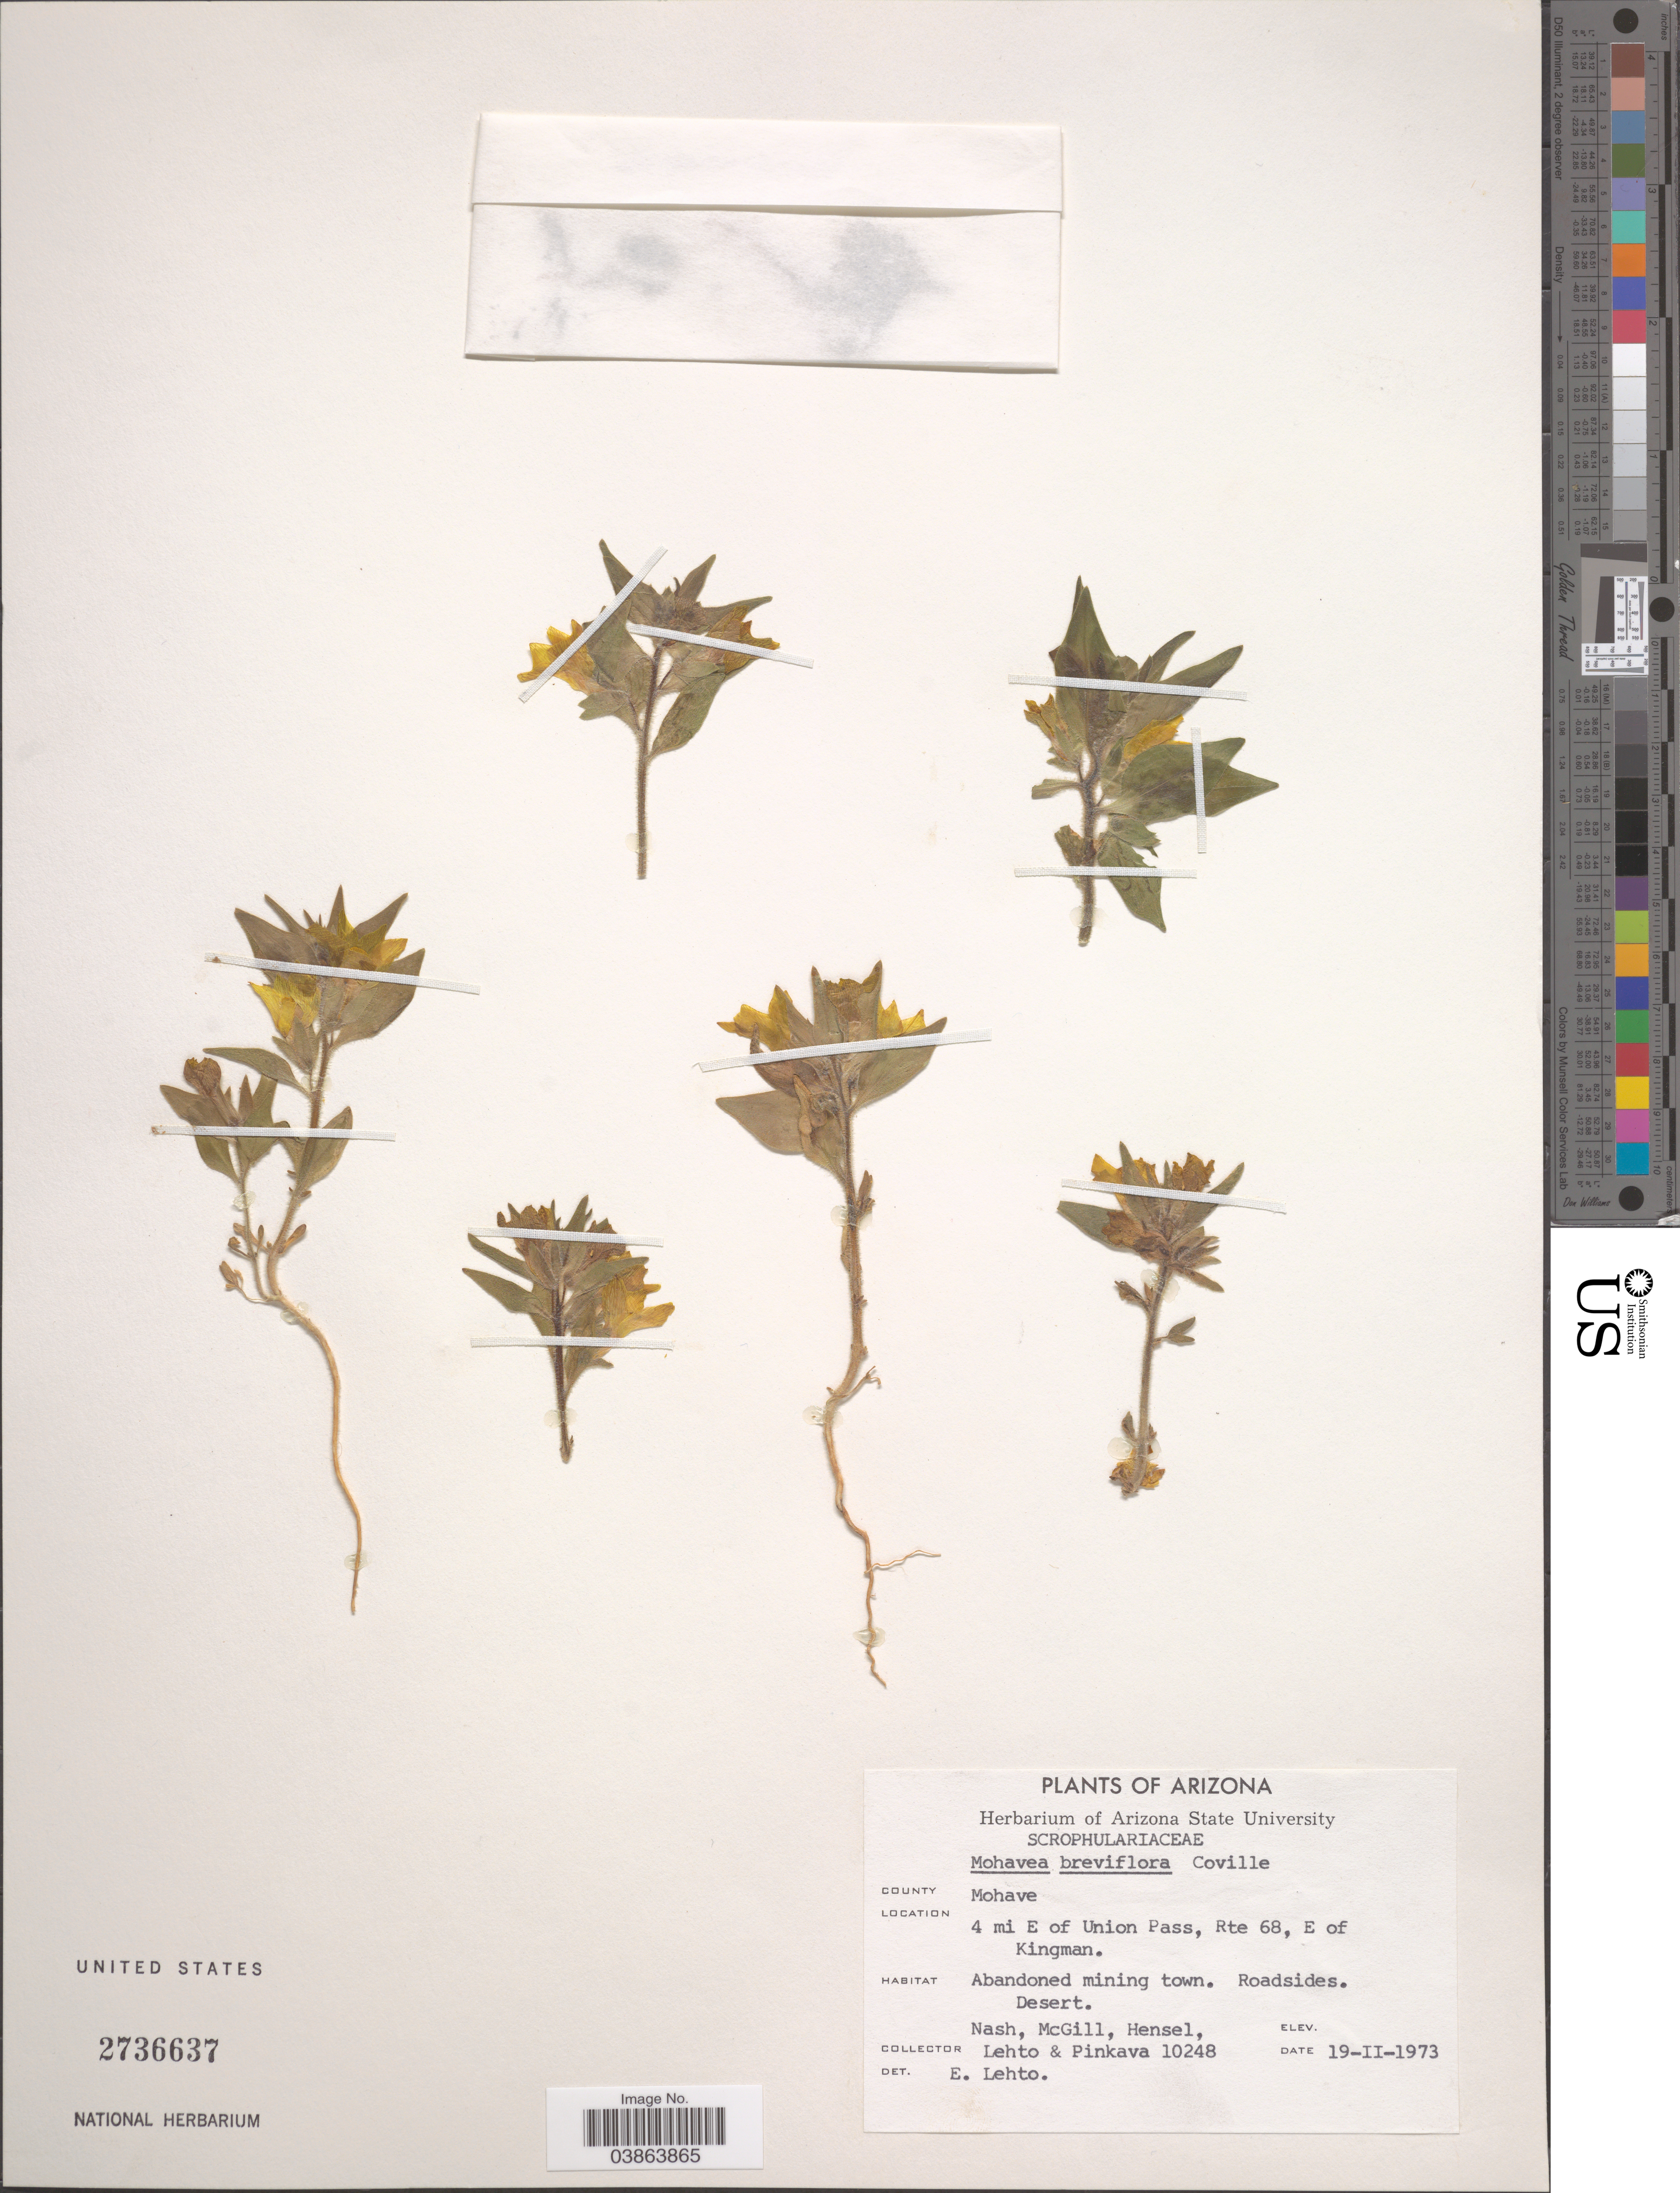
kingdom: Plantae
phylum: Tracheophyta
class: Magnoliopsida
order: Lamiales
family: Plantaginaceae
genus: Mohavea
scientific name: Mohavea breviflora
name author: Coville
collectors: -- Nash, -. McGill, -. Hensel, -. Lehto & -. Pinkava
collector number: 10248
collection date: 1973-02-19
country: United States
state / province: Arizona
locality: County Mohave. 4 mi E of Union Pass, Rte 68, E of Kingman.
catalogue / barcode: US 2736637